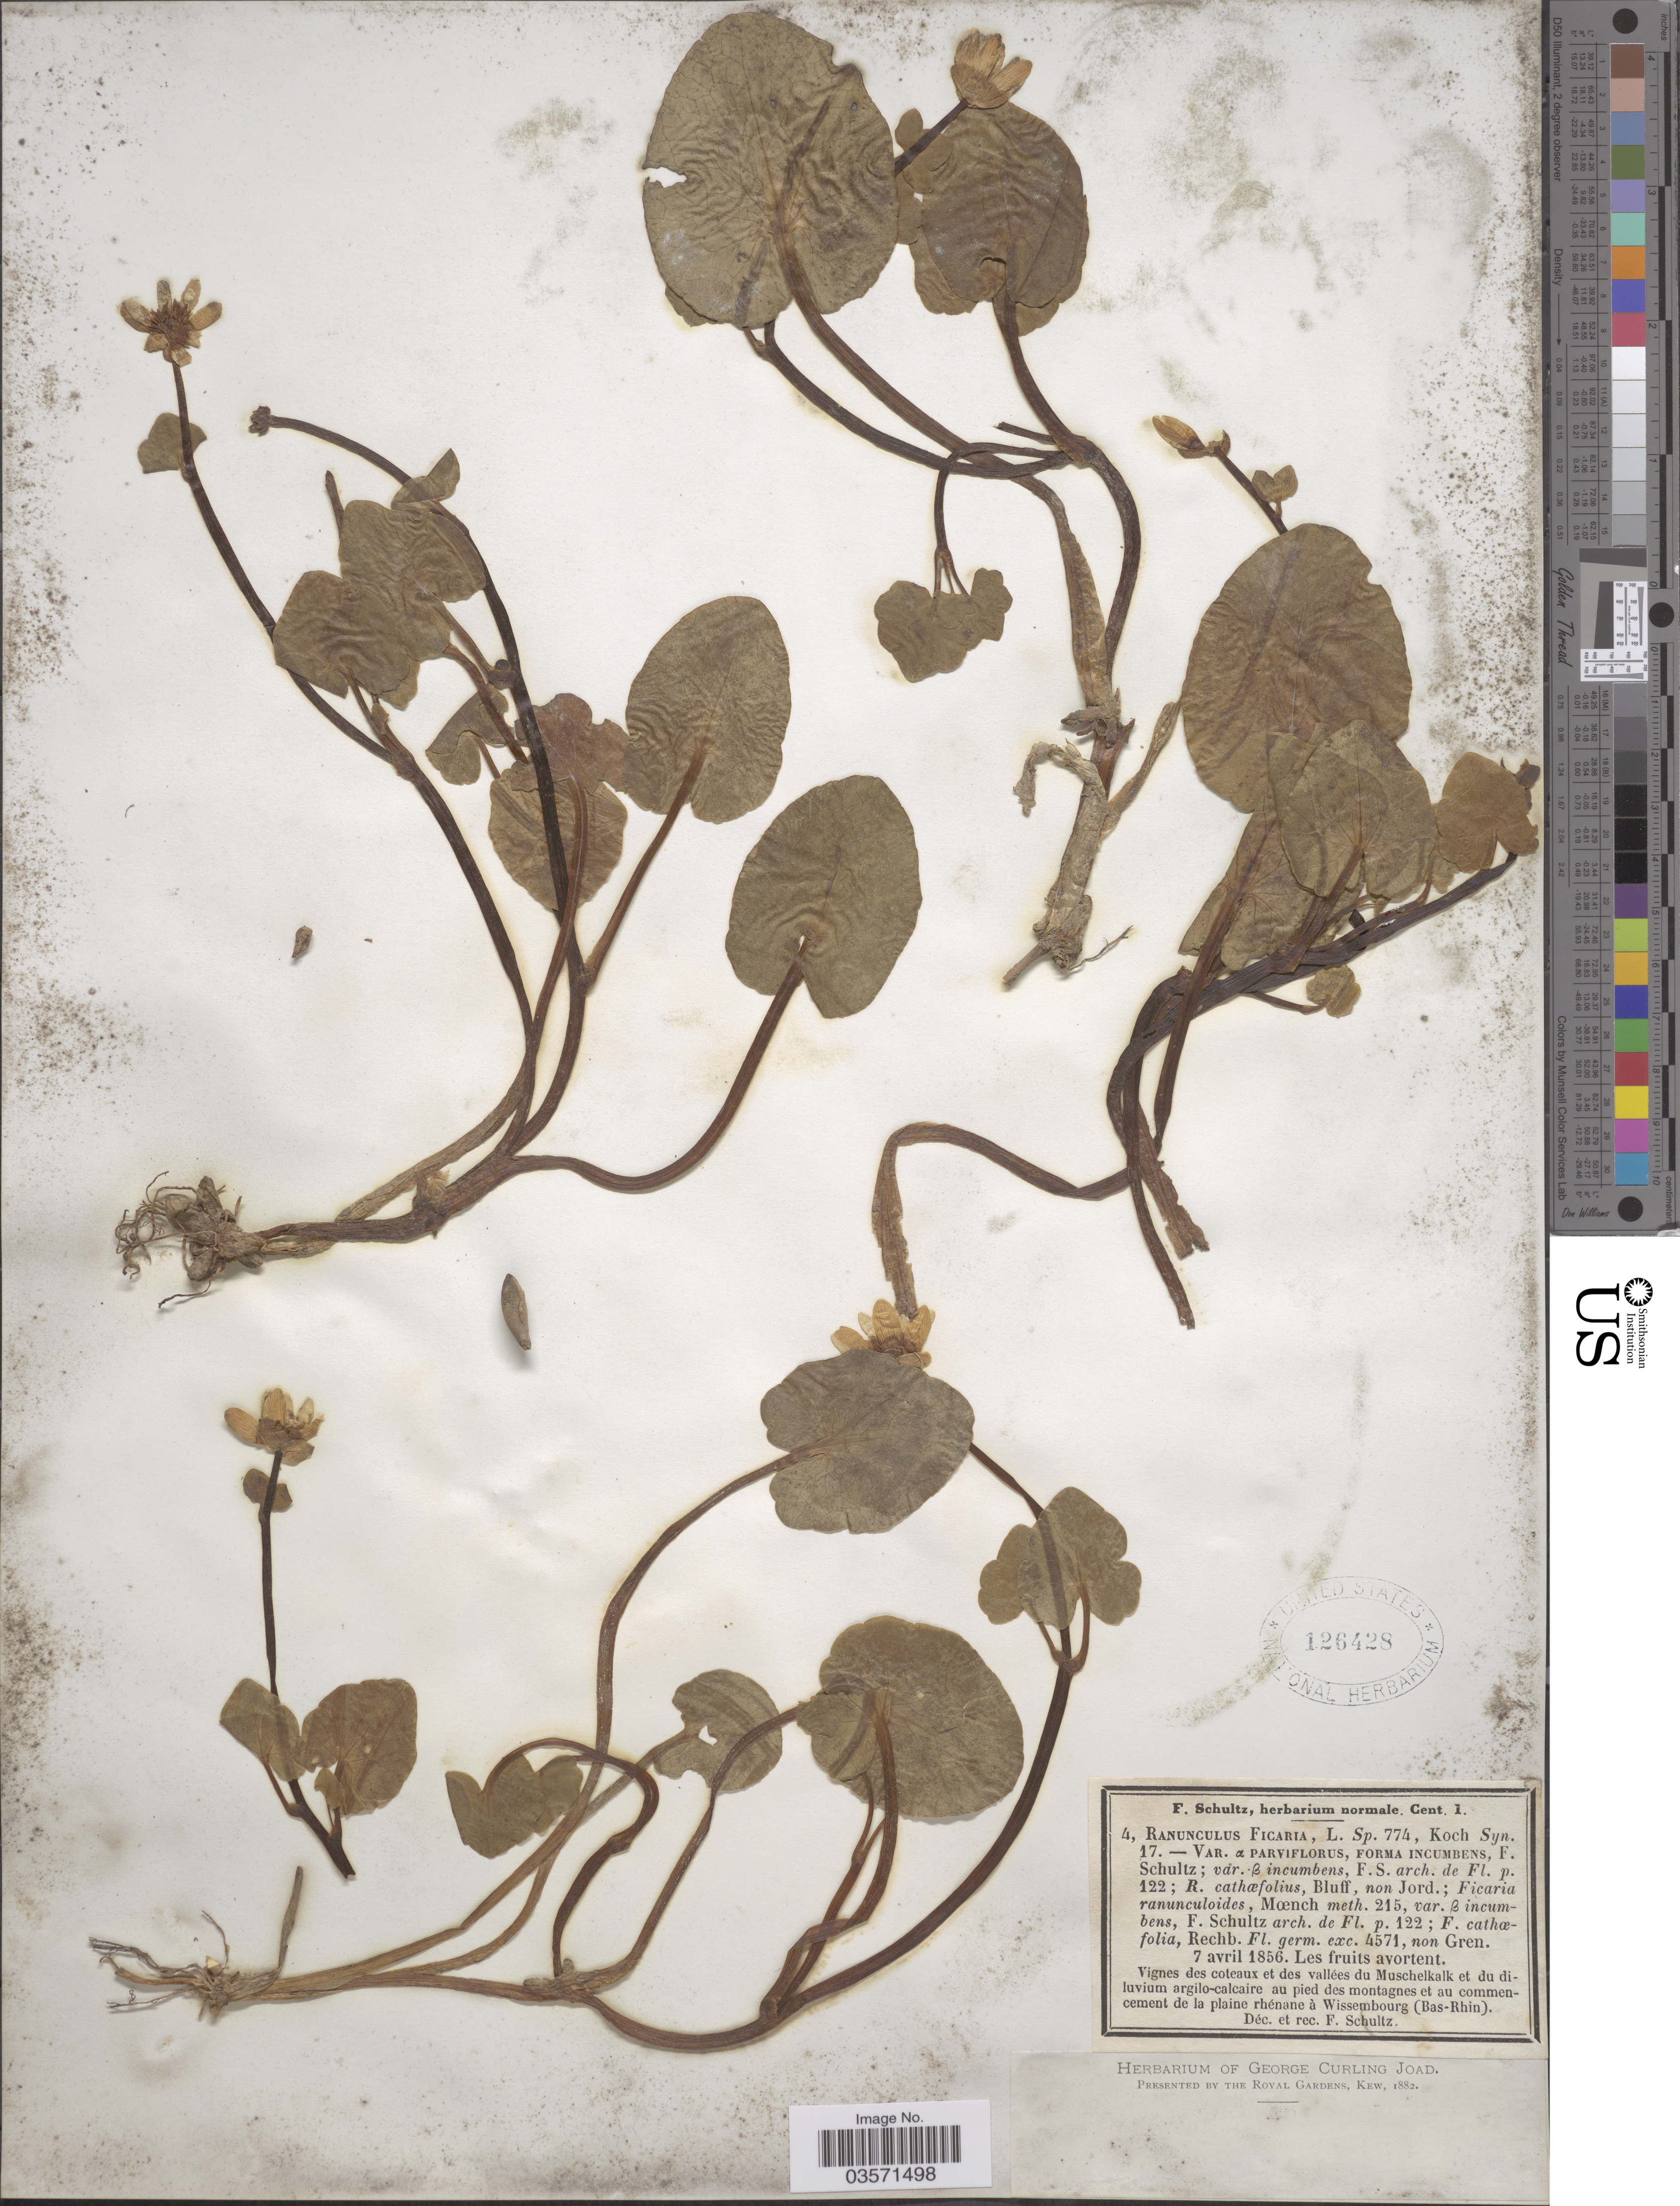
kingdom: Plantae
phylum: Tracheophyta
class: Magnoliopsida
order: Ranunculales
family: Ranunculaceae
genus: Ficaria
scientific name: Ficaria verna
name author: Huds.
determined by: Strong, M. T., (US), Smithsonian Institution - National Museum of Natural History (UNITED STATES)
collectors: F. Schultz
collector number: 4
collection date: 1856-04-07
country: France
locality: Vignes des coteaux et des vallées du Muschelkalk et du diluvium argilo-calcaire au pied des montagnes et au commencement de la plaine rhénane à Wissembourg (Bas-Rhin).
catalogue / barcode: US 126428